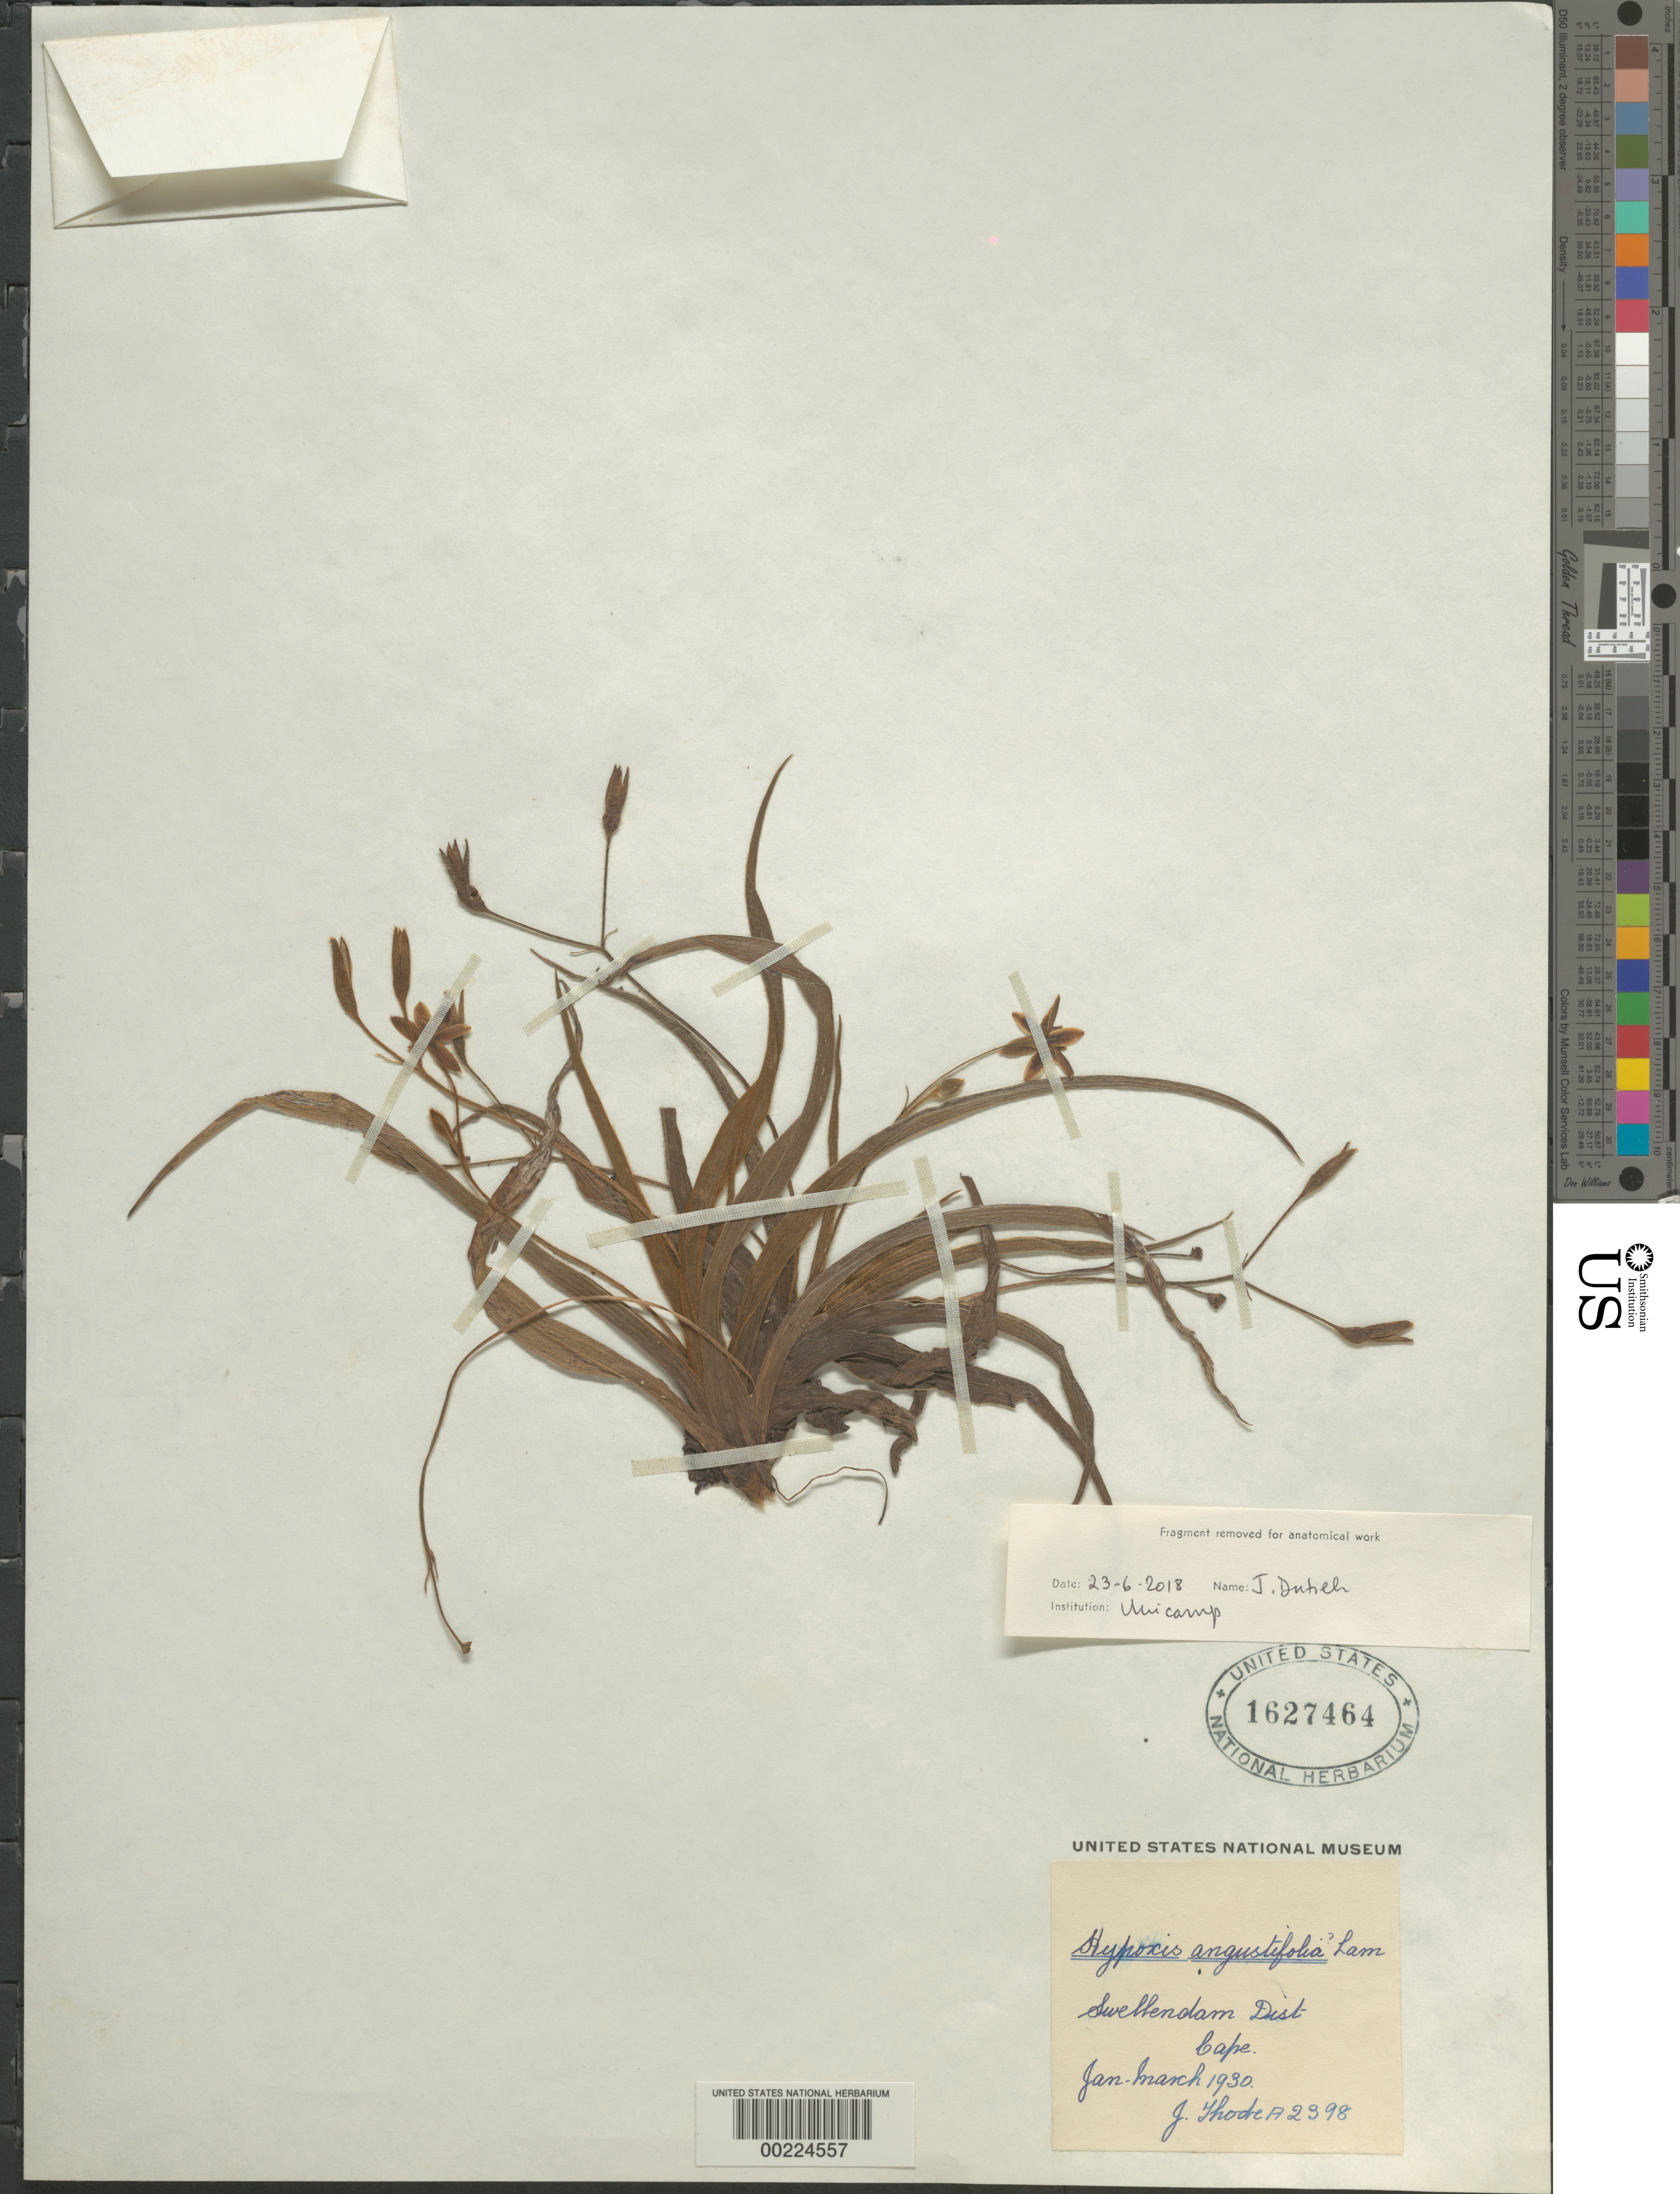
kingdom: Plantae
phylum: Tracheophyta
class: Liliopsida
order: Asparagales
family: Hypoxidaceae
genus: Hypoxis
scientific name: Hypoxis angustifolia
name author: Lam.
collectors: J. Thode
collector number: A2398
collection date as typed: Jan 1930 to -- Mar 1930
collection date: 1930-01/1930-03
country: South Africa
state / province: Western Cape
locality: Swellendam Dist.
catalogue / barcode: US 1627464